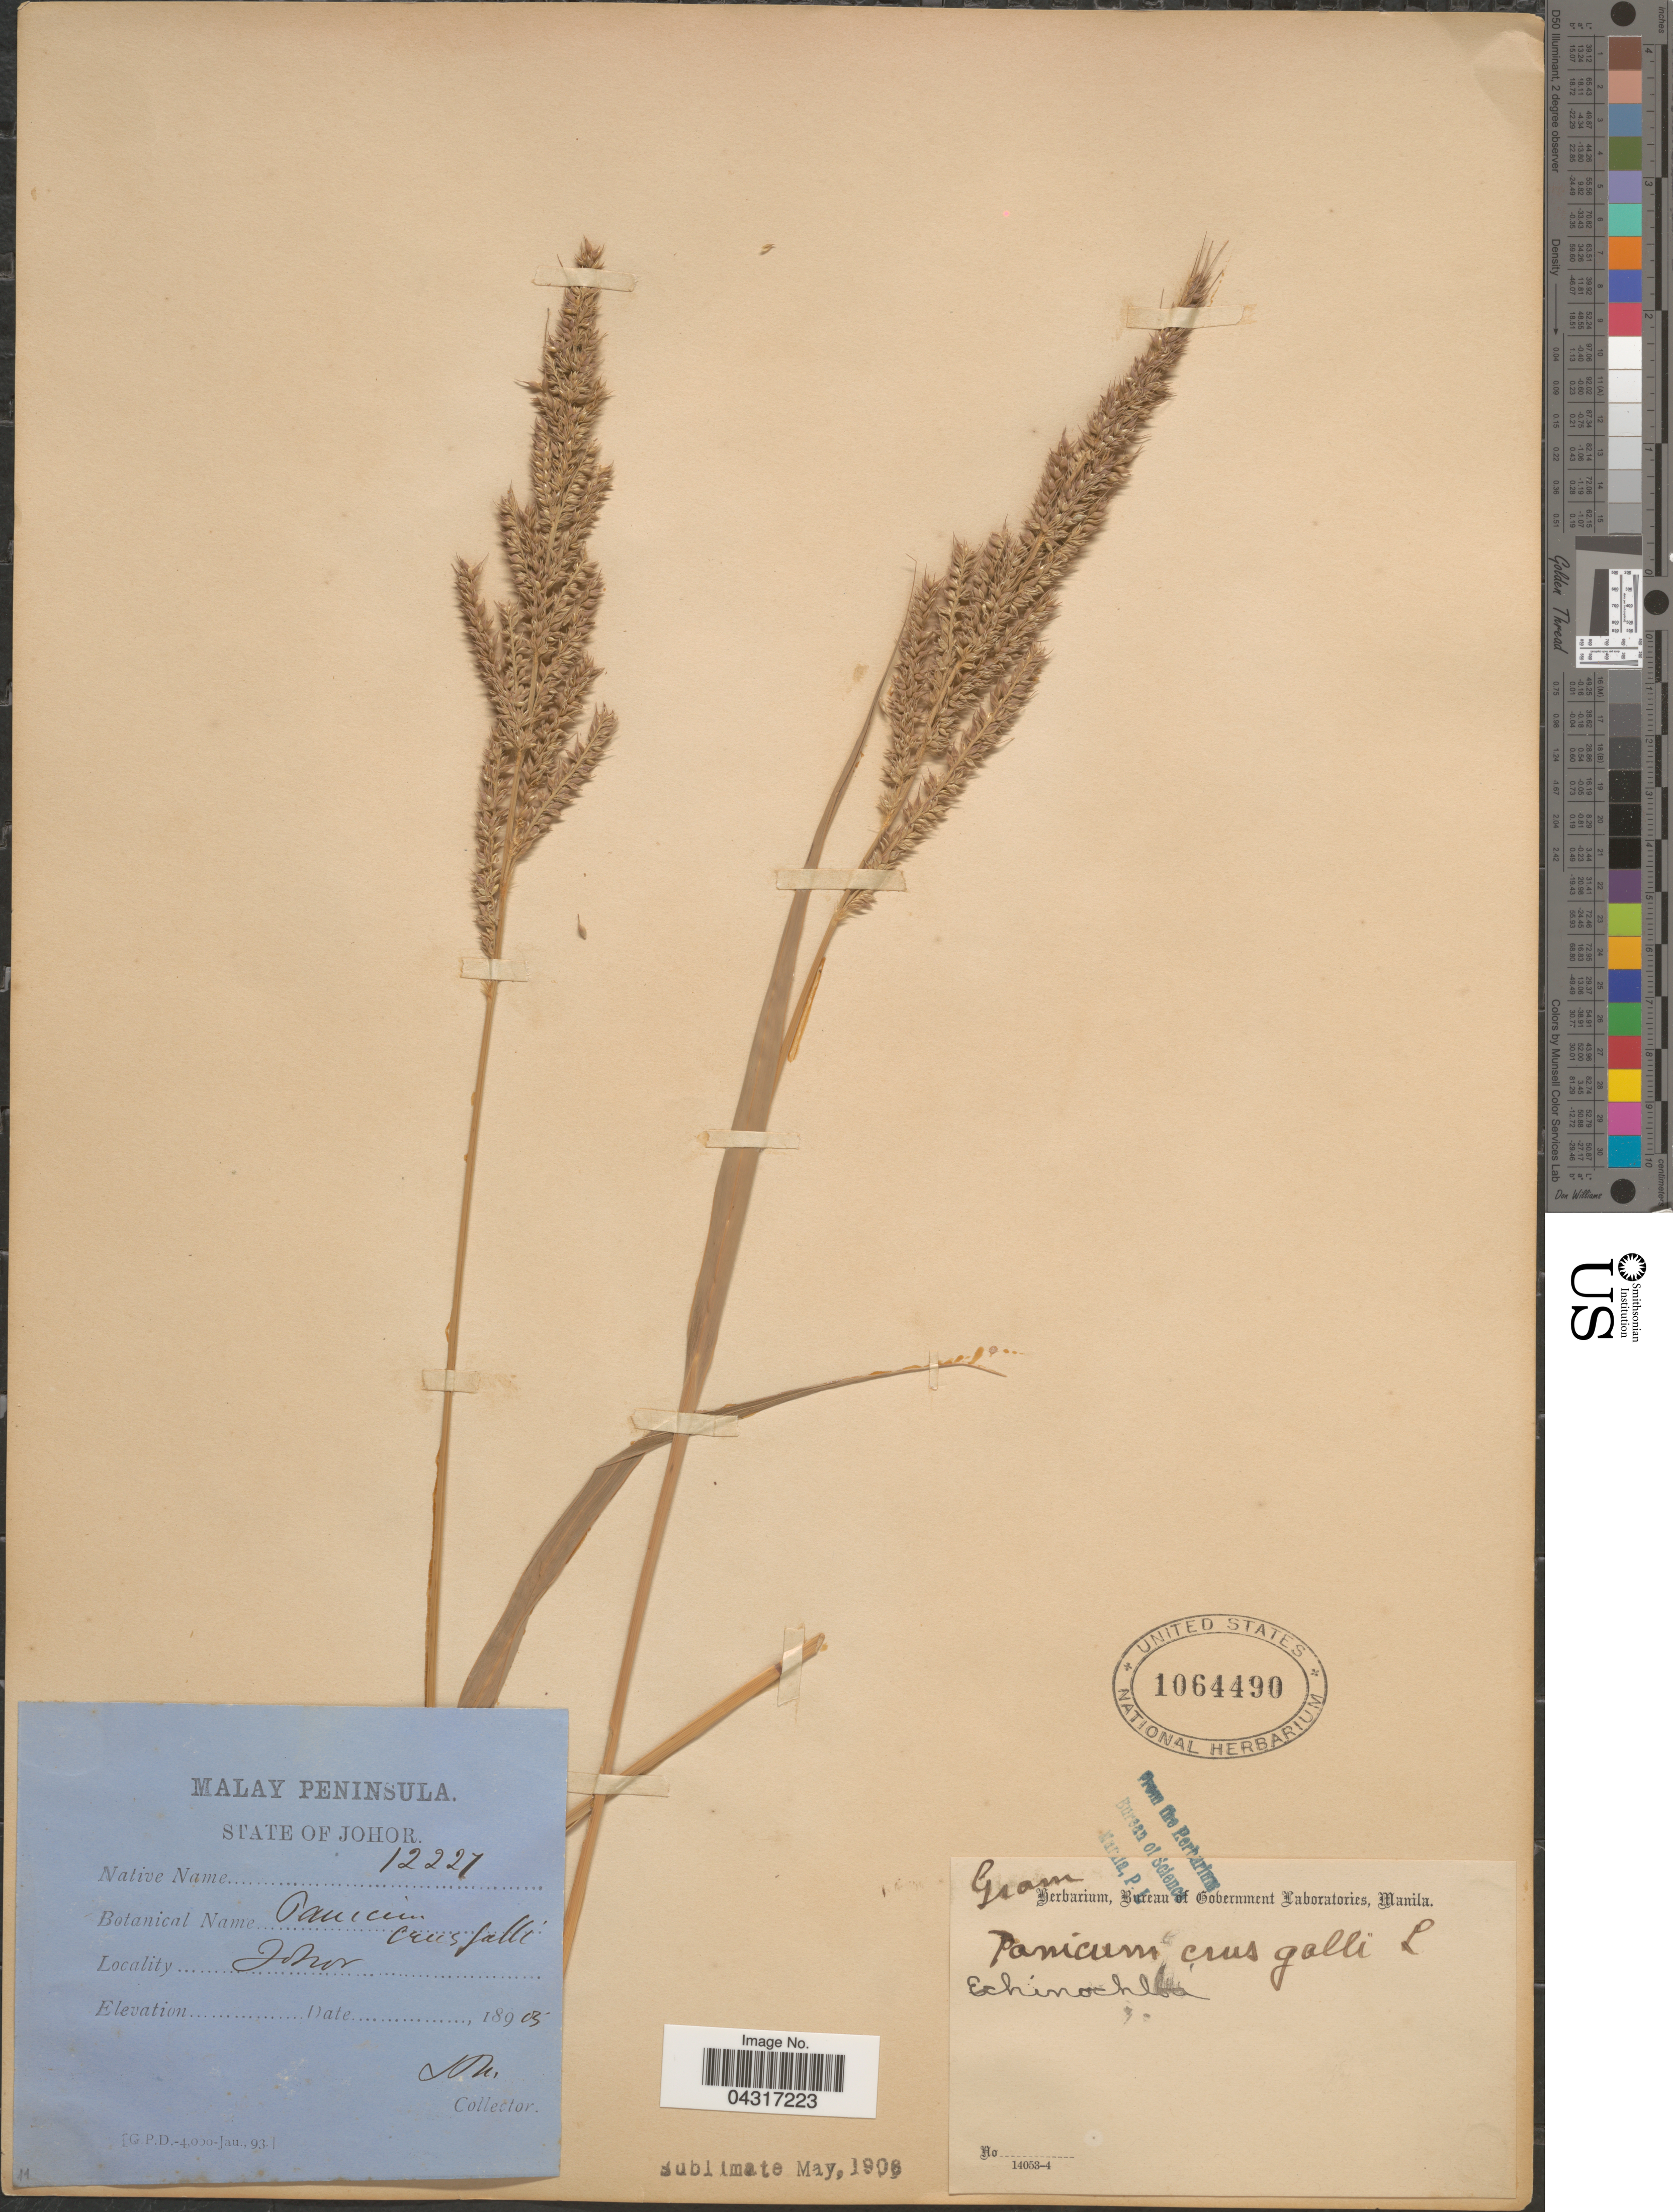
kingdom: Plantae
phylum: Tracheophyta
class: Liliopsida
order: Poales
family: Poaceae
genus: Echinochloa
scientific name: Echinochloa crus-galli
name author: (L.) P. Beauv.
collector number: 12227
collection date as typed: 18903*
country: Malaysia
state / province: Johor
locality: Malay Peninsula. Johor.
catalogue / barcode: US 1064490